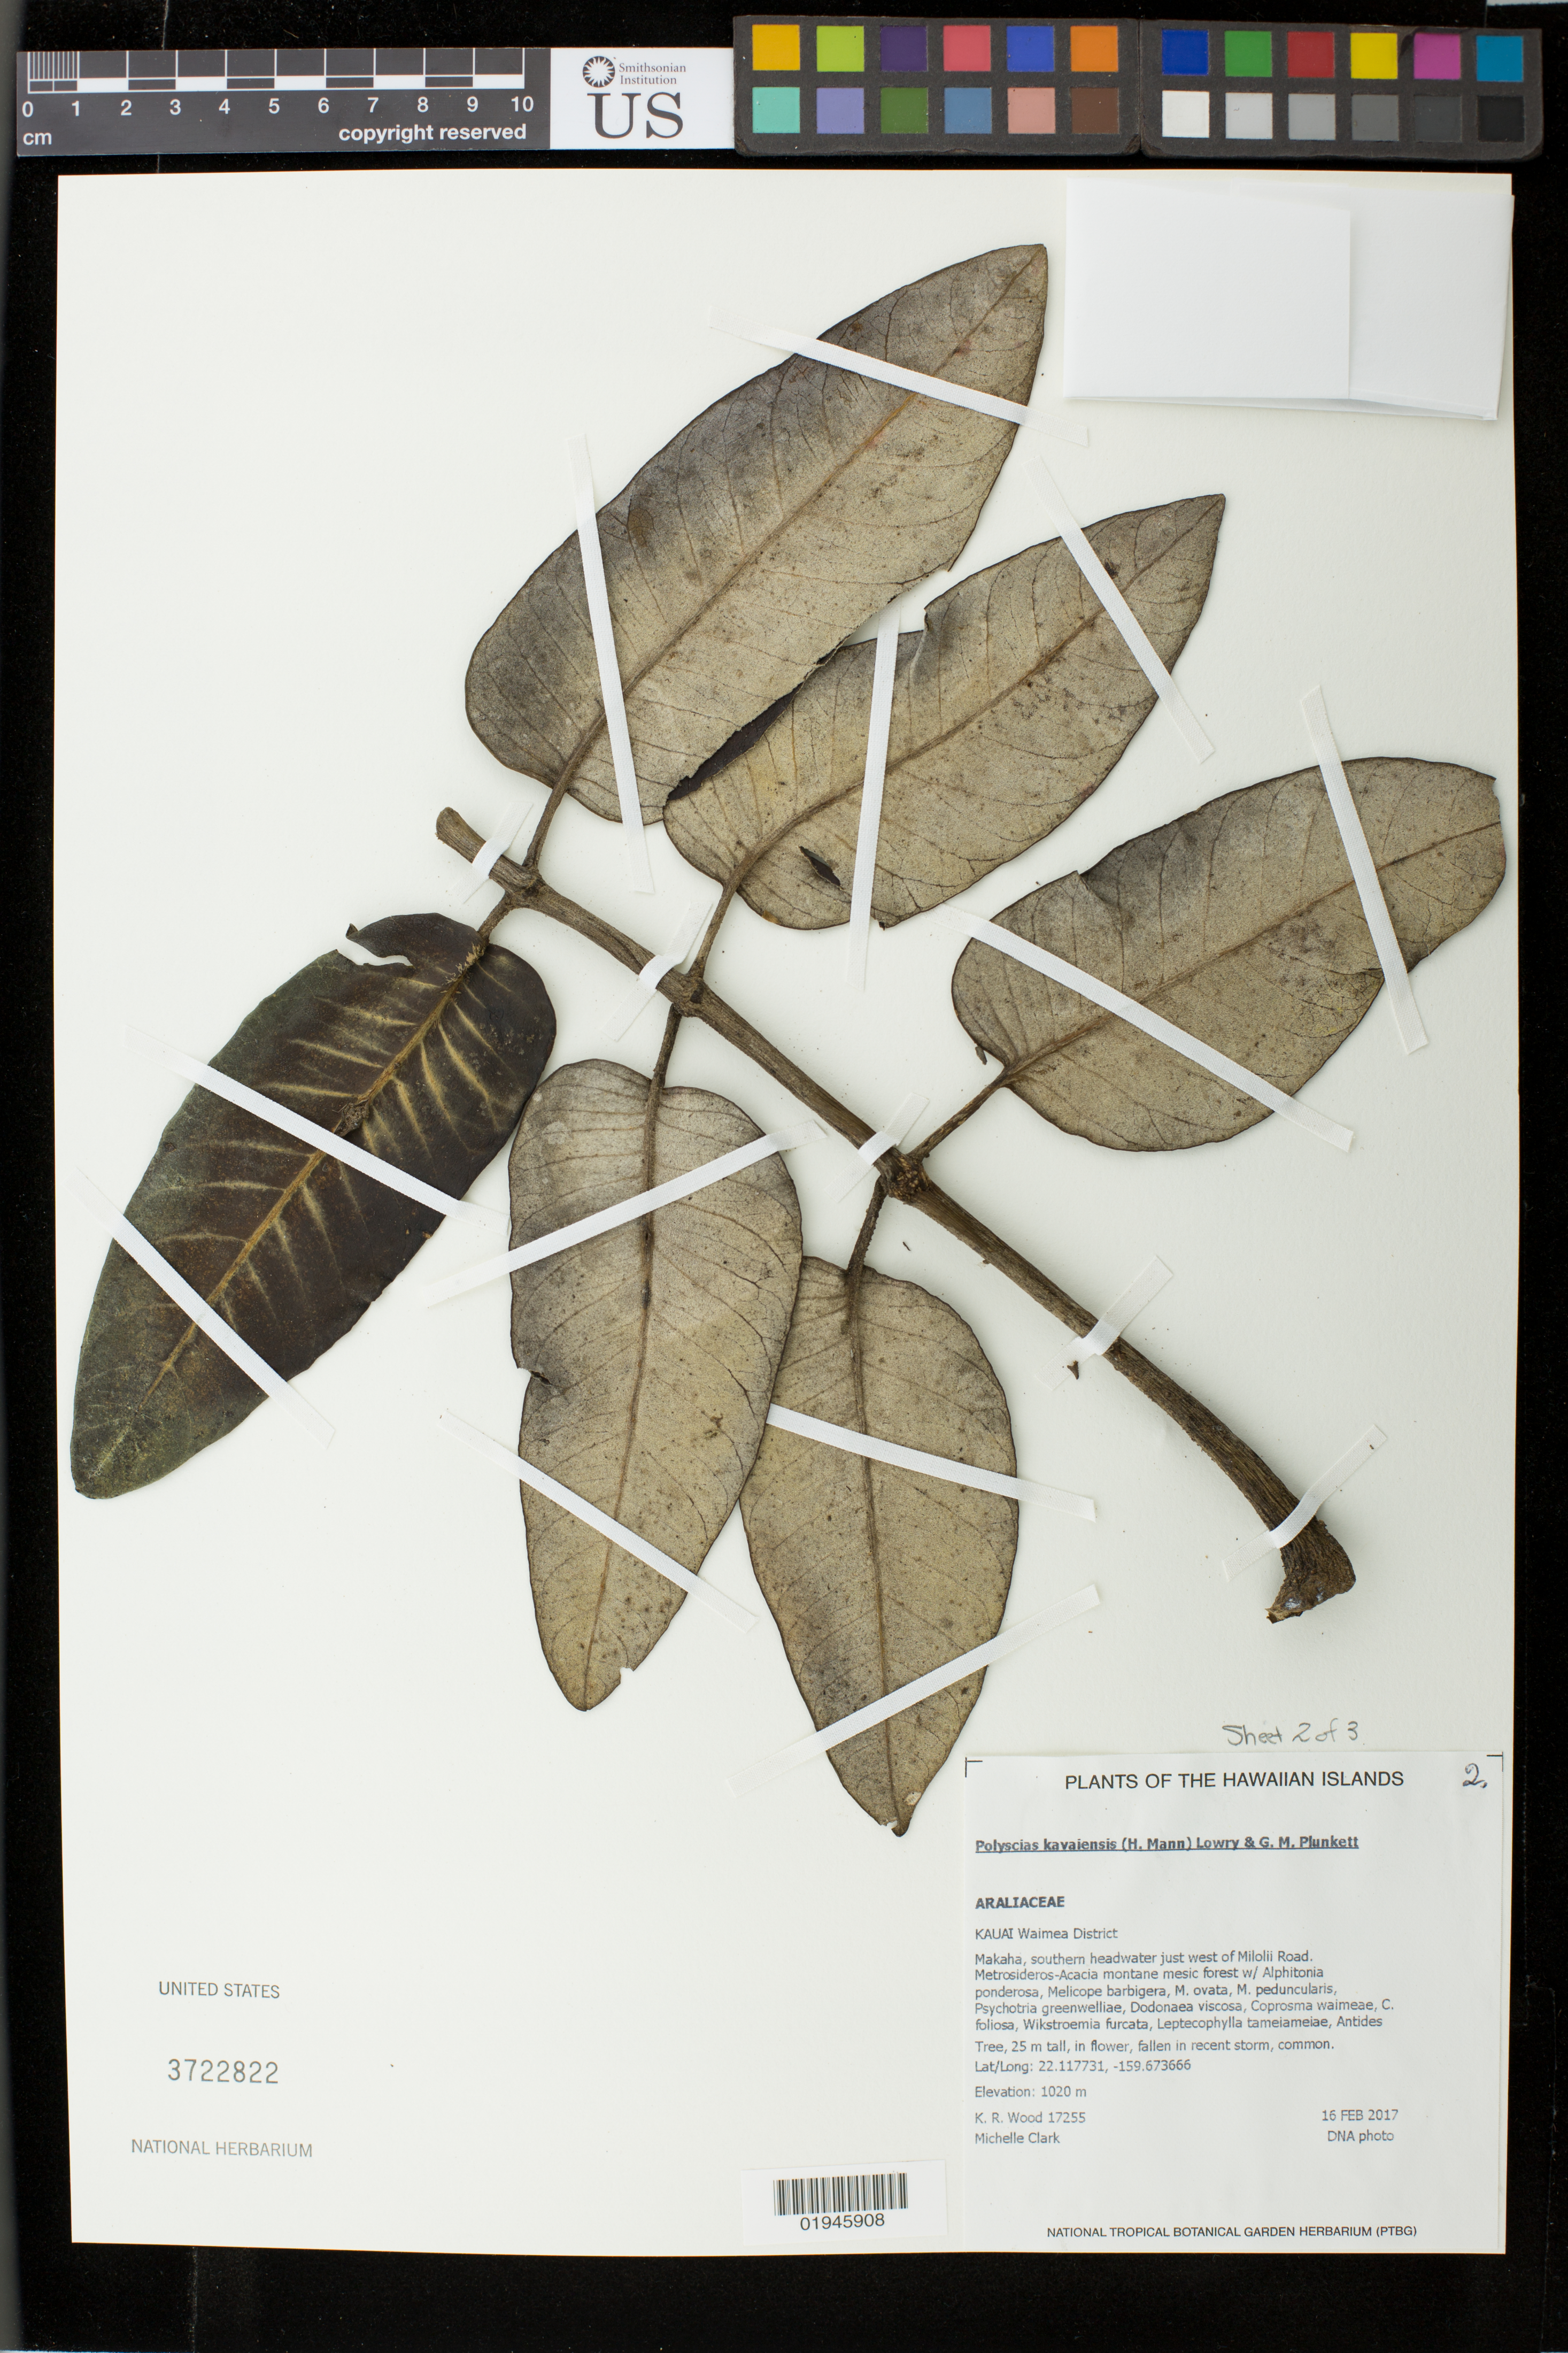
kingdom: Plantae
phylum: Tracheophyta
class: Magnoliopsida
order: Apiales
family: Araliaceae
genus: Polyscias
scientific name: Polyscias kavaiensis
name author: (H. Mann) Lowry & G. M. Plunkett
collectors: K. R. Wood & M. Clark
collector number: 17255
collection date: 2017-02-16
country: United States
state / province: Hawaii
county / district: Kauai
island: Kaua'i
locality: Waimea District, Makaha, southern headwater just west of Milolii Road.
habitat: Montane mesic forest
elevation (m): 1020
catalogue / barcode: US 3722822